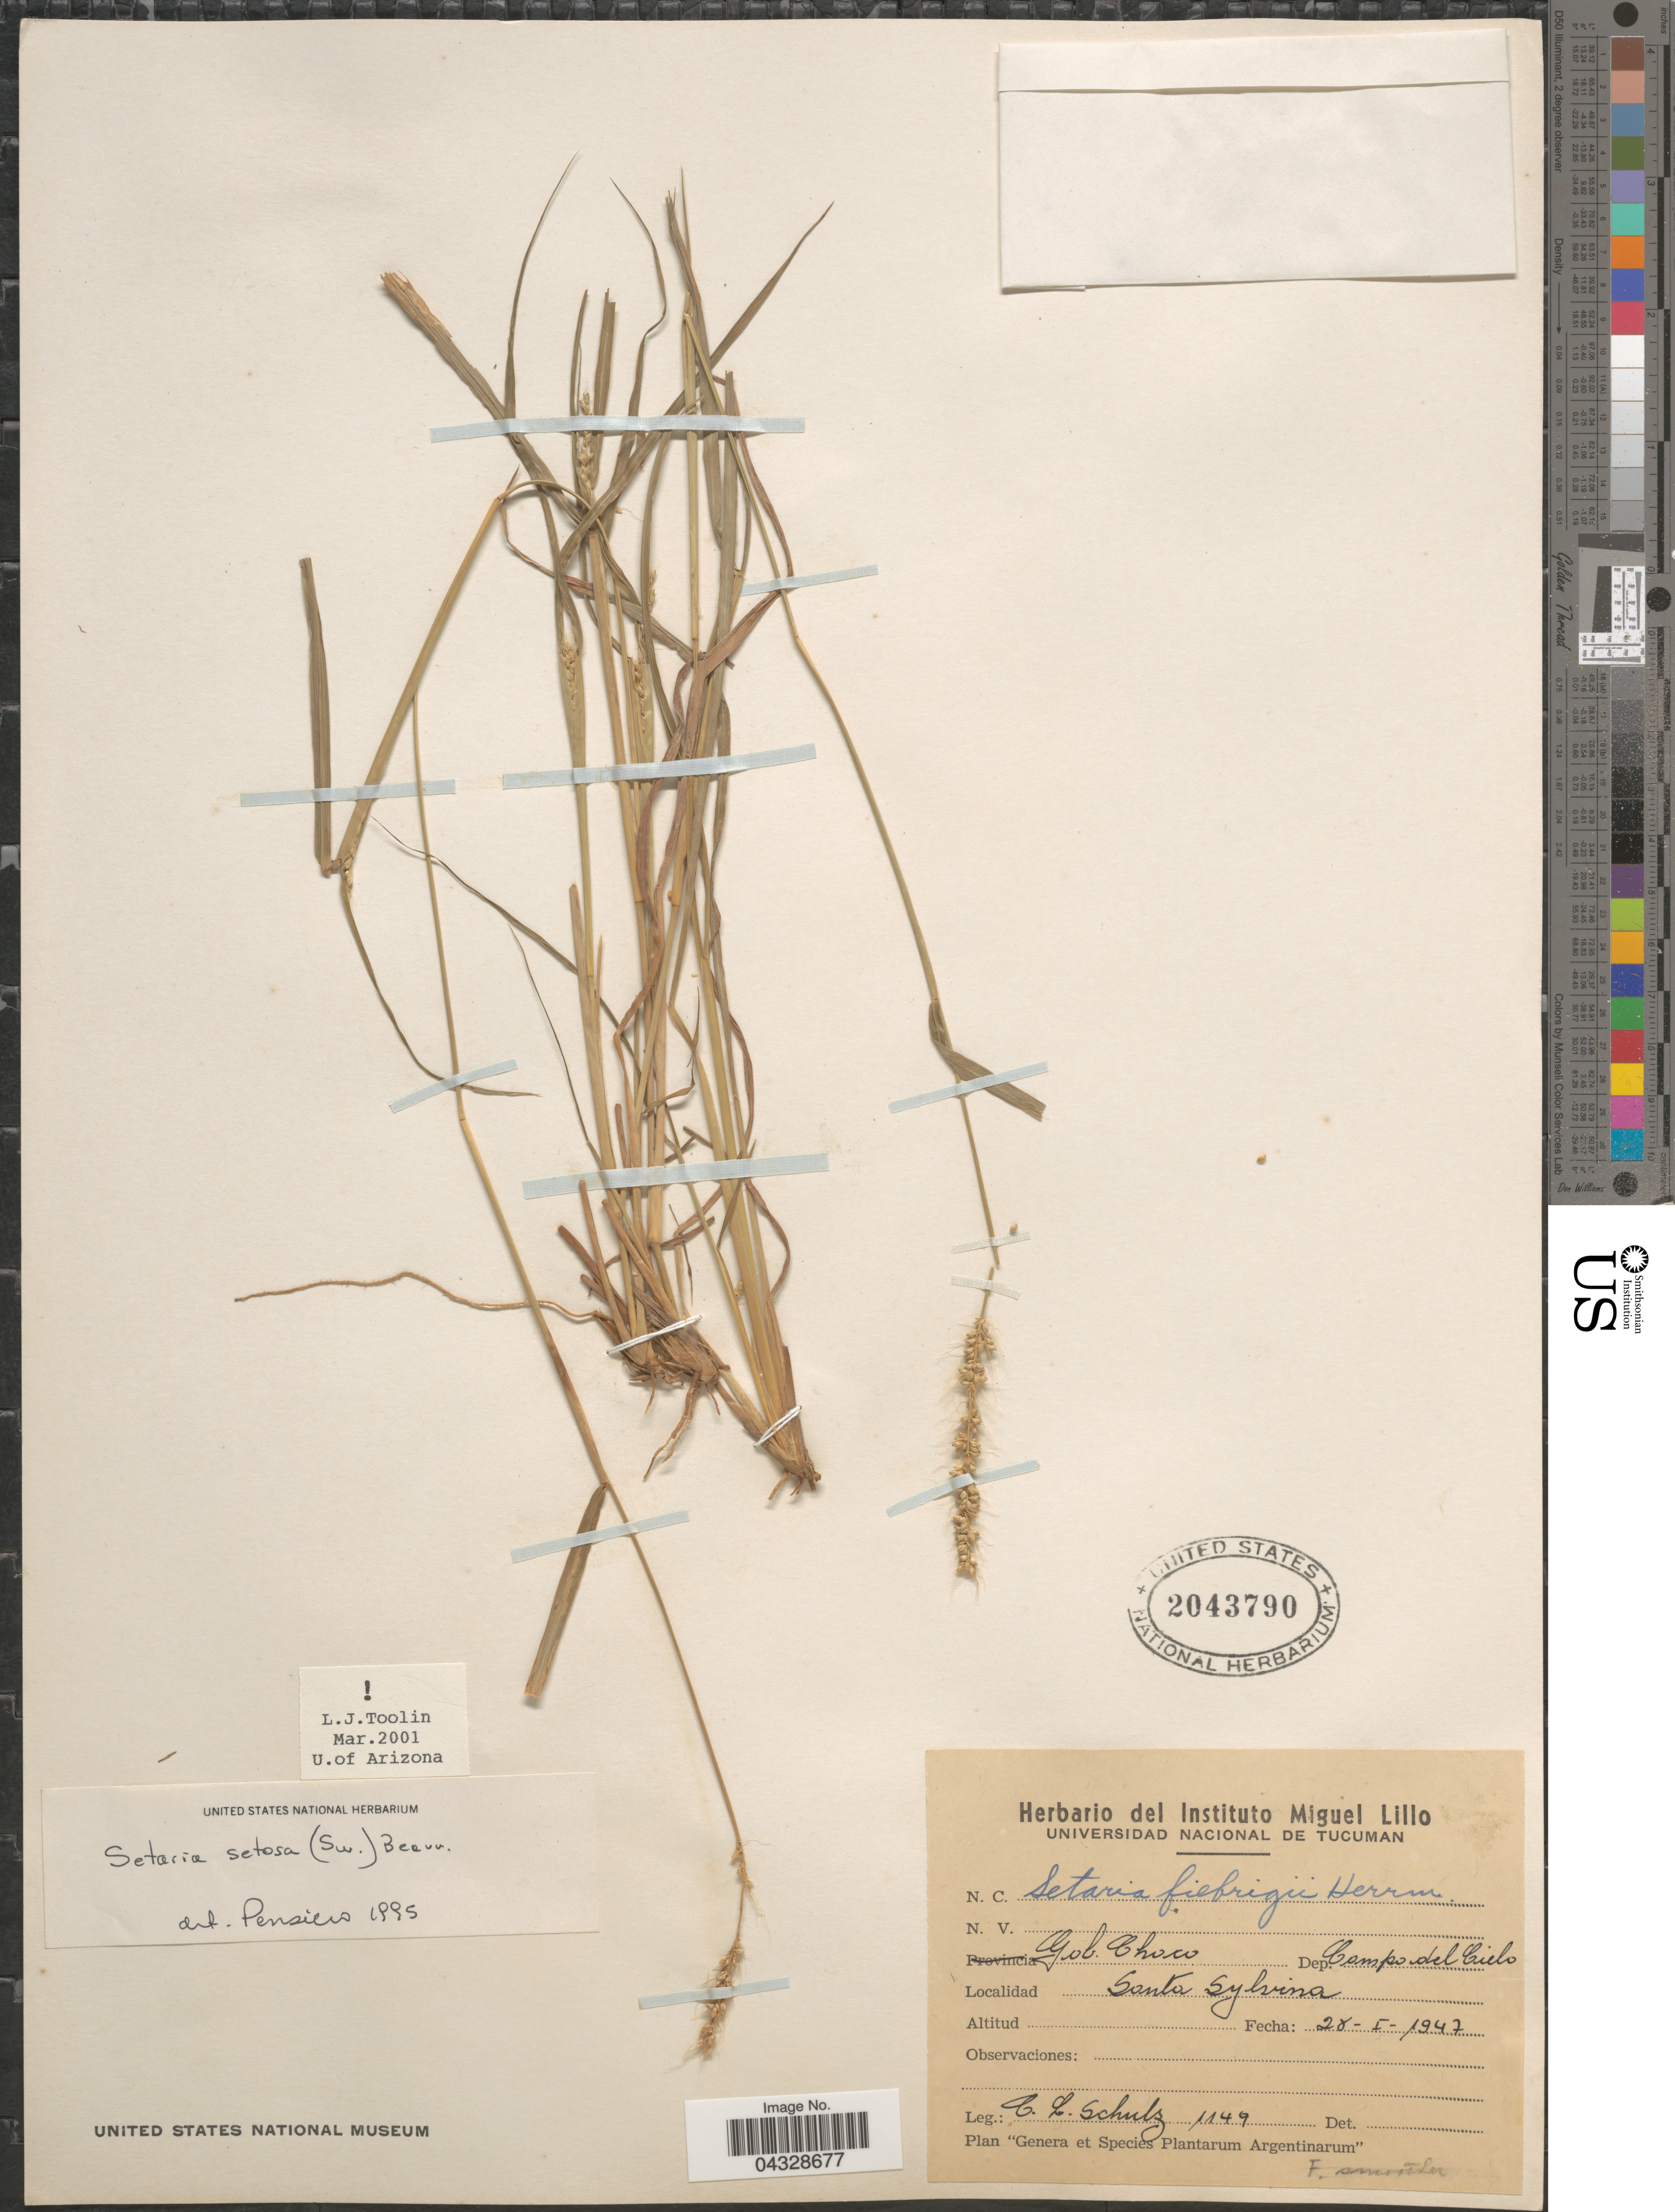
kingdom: Plantae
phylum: Tracheophyta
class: Liliopsida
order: Poales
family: Poaceae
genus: Setaria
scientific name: Setaria setosa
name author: (Sw.) P. Beauv.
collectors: C. L. Schulz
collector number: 1149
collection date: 1947-01-28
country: Argentina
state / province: Chaco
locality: Gob. Chaco. Dep. Campo del Cielo. Santa Sylvina.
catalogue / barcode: US 2043790